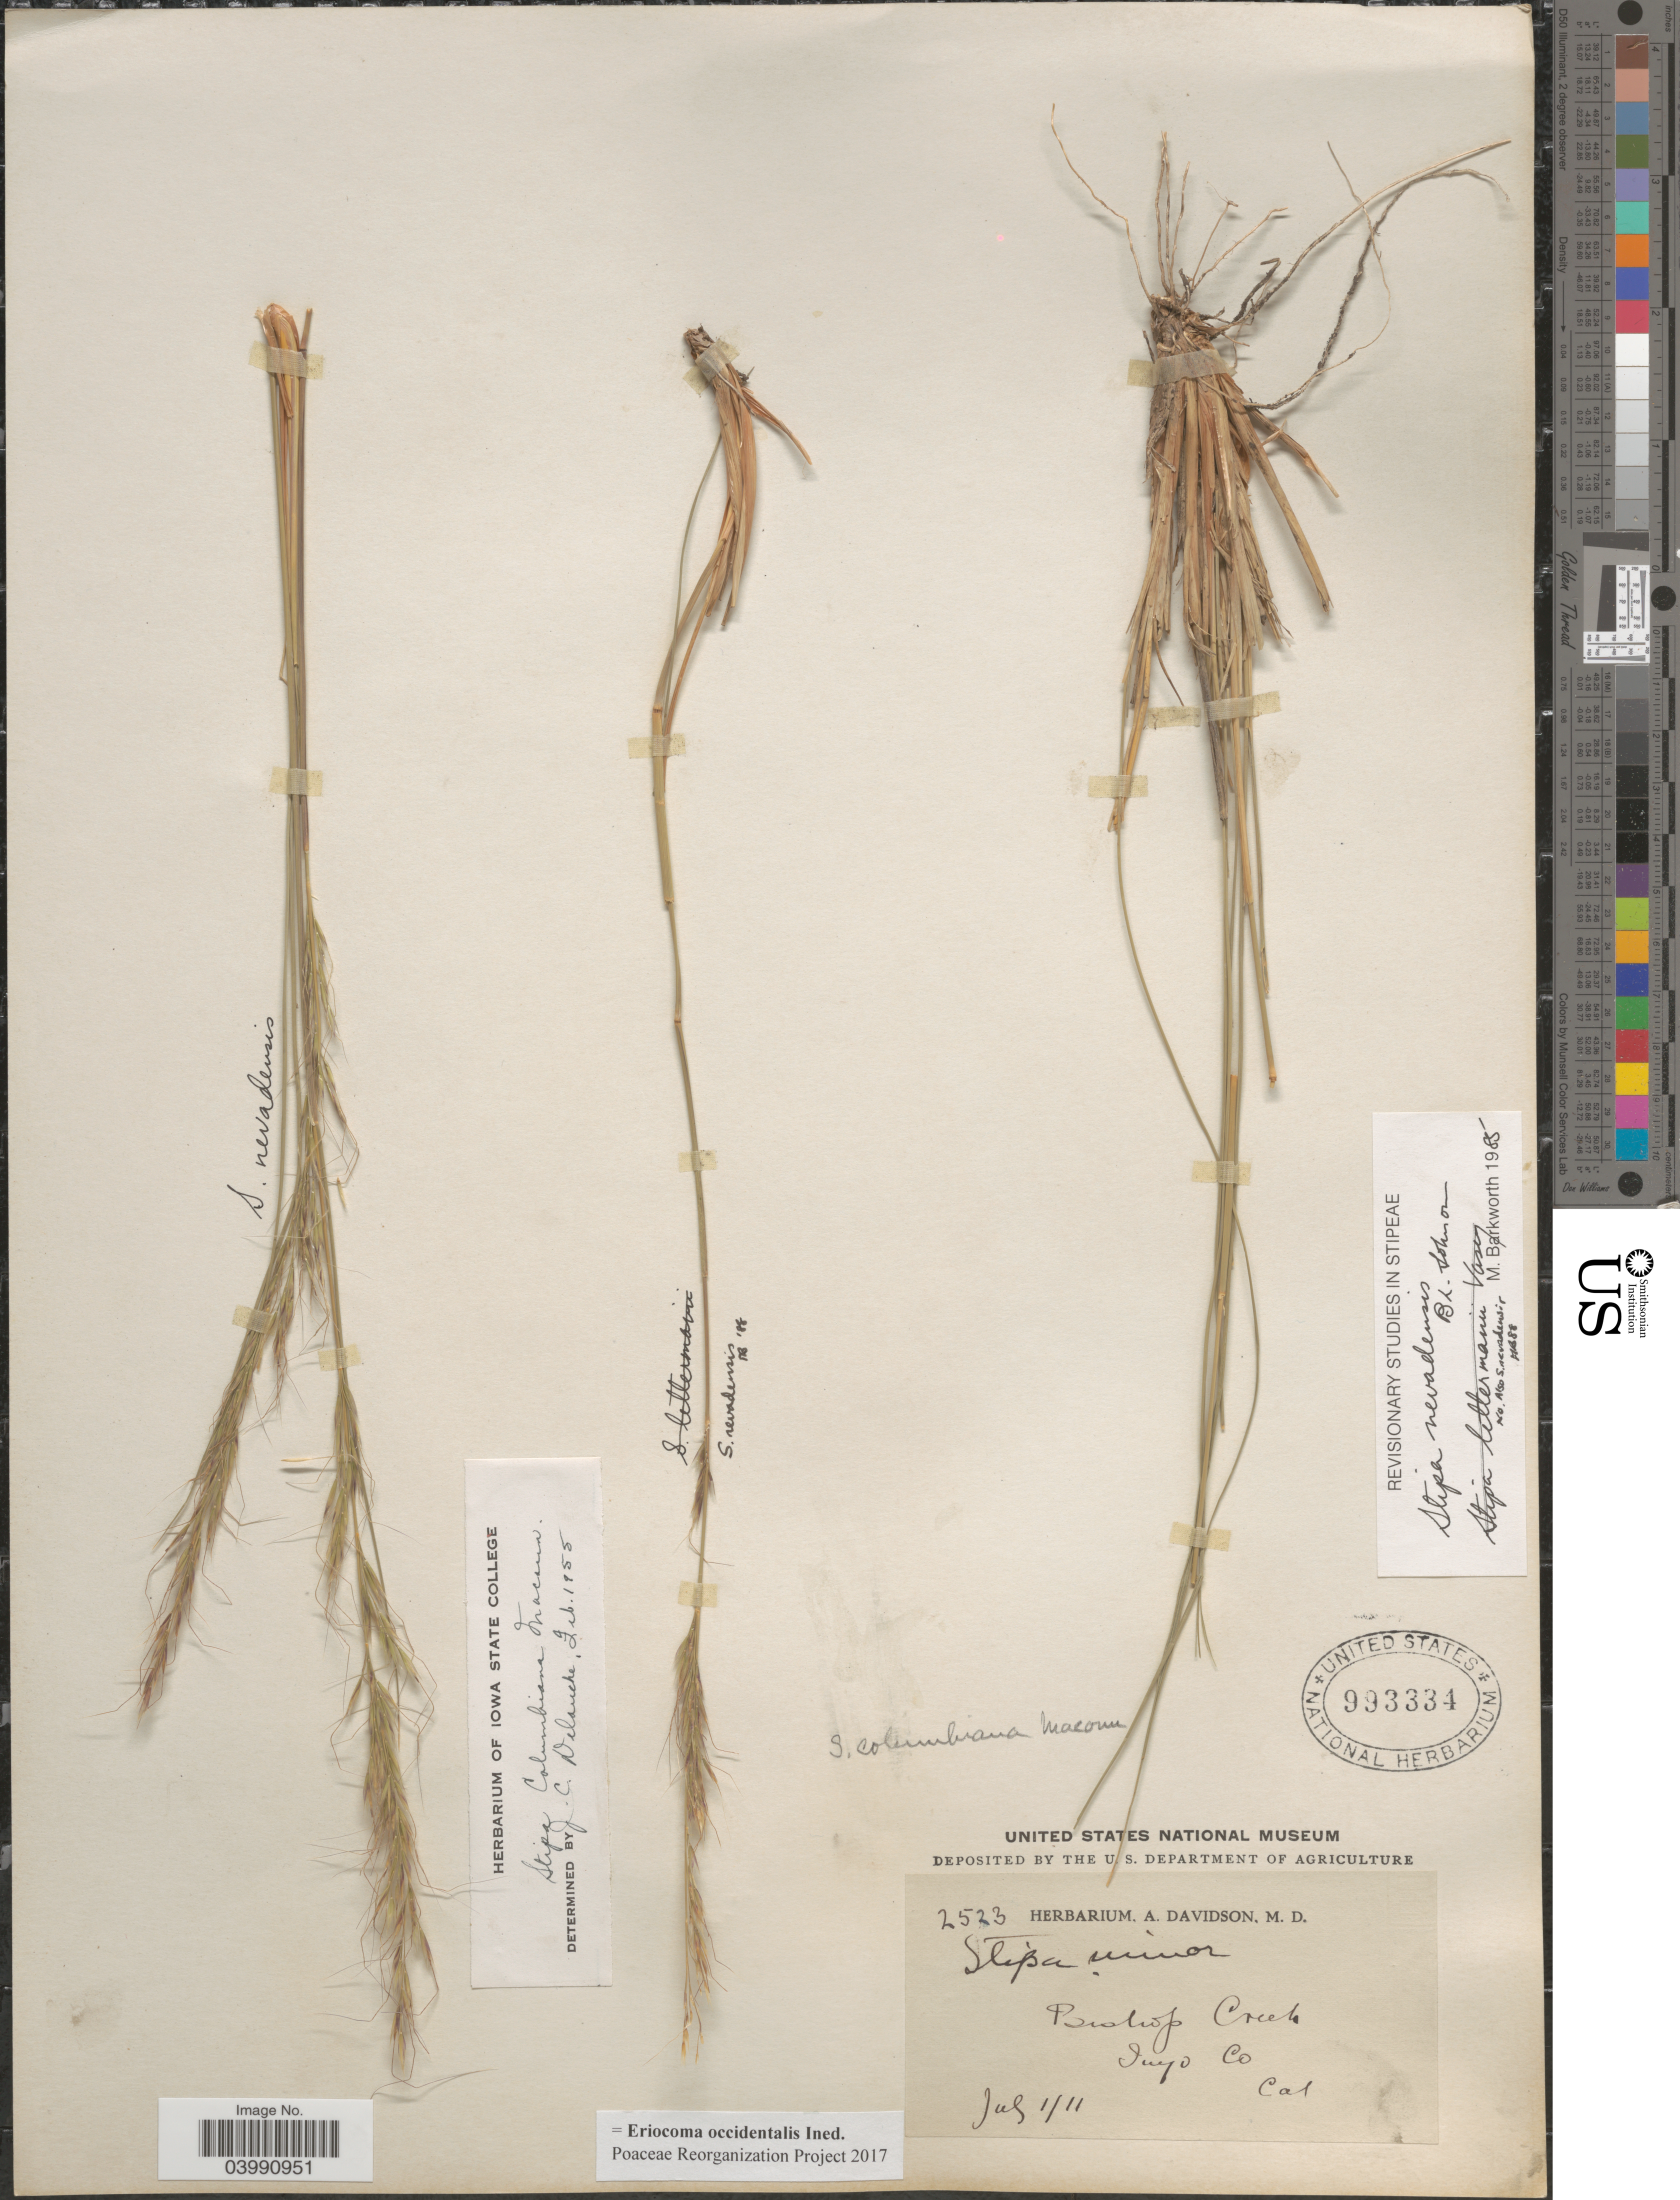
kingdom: Plantae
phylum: Tracheophyta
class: Liliopsida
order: Poales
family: Poaceae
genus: Eriocoma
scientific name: Eriocoma occidentalis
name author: (Thurb. ex S. Watson) Romasch.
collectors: ex herb. A. Davidson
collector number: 2523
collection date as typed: Transcribed d/m/y: 1/7/11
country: United States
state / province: California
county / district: Inyo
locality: Bishop Creek, Inyo Co.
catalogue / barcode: US 993334